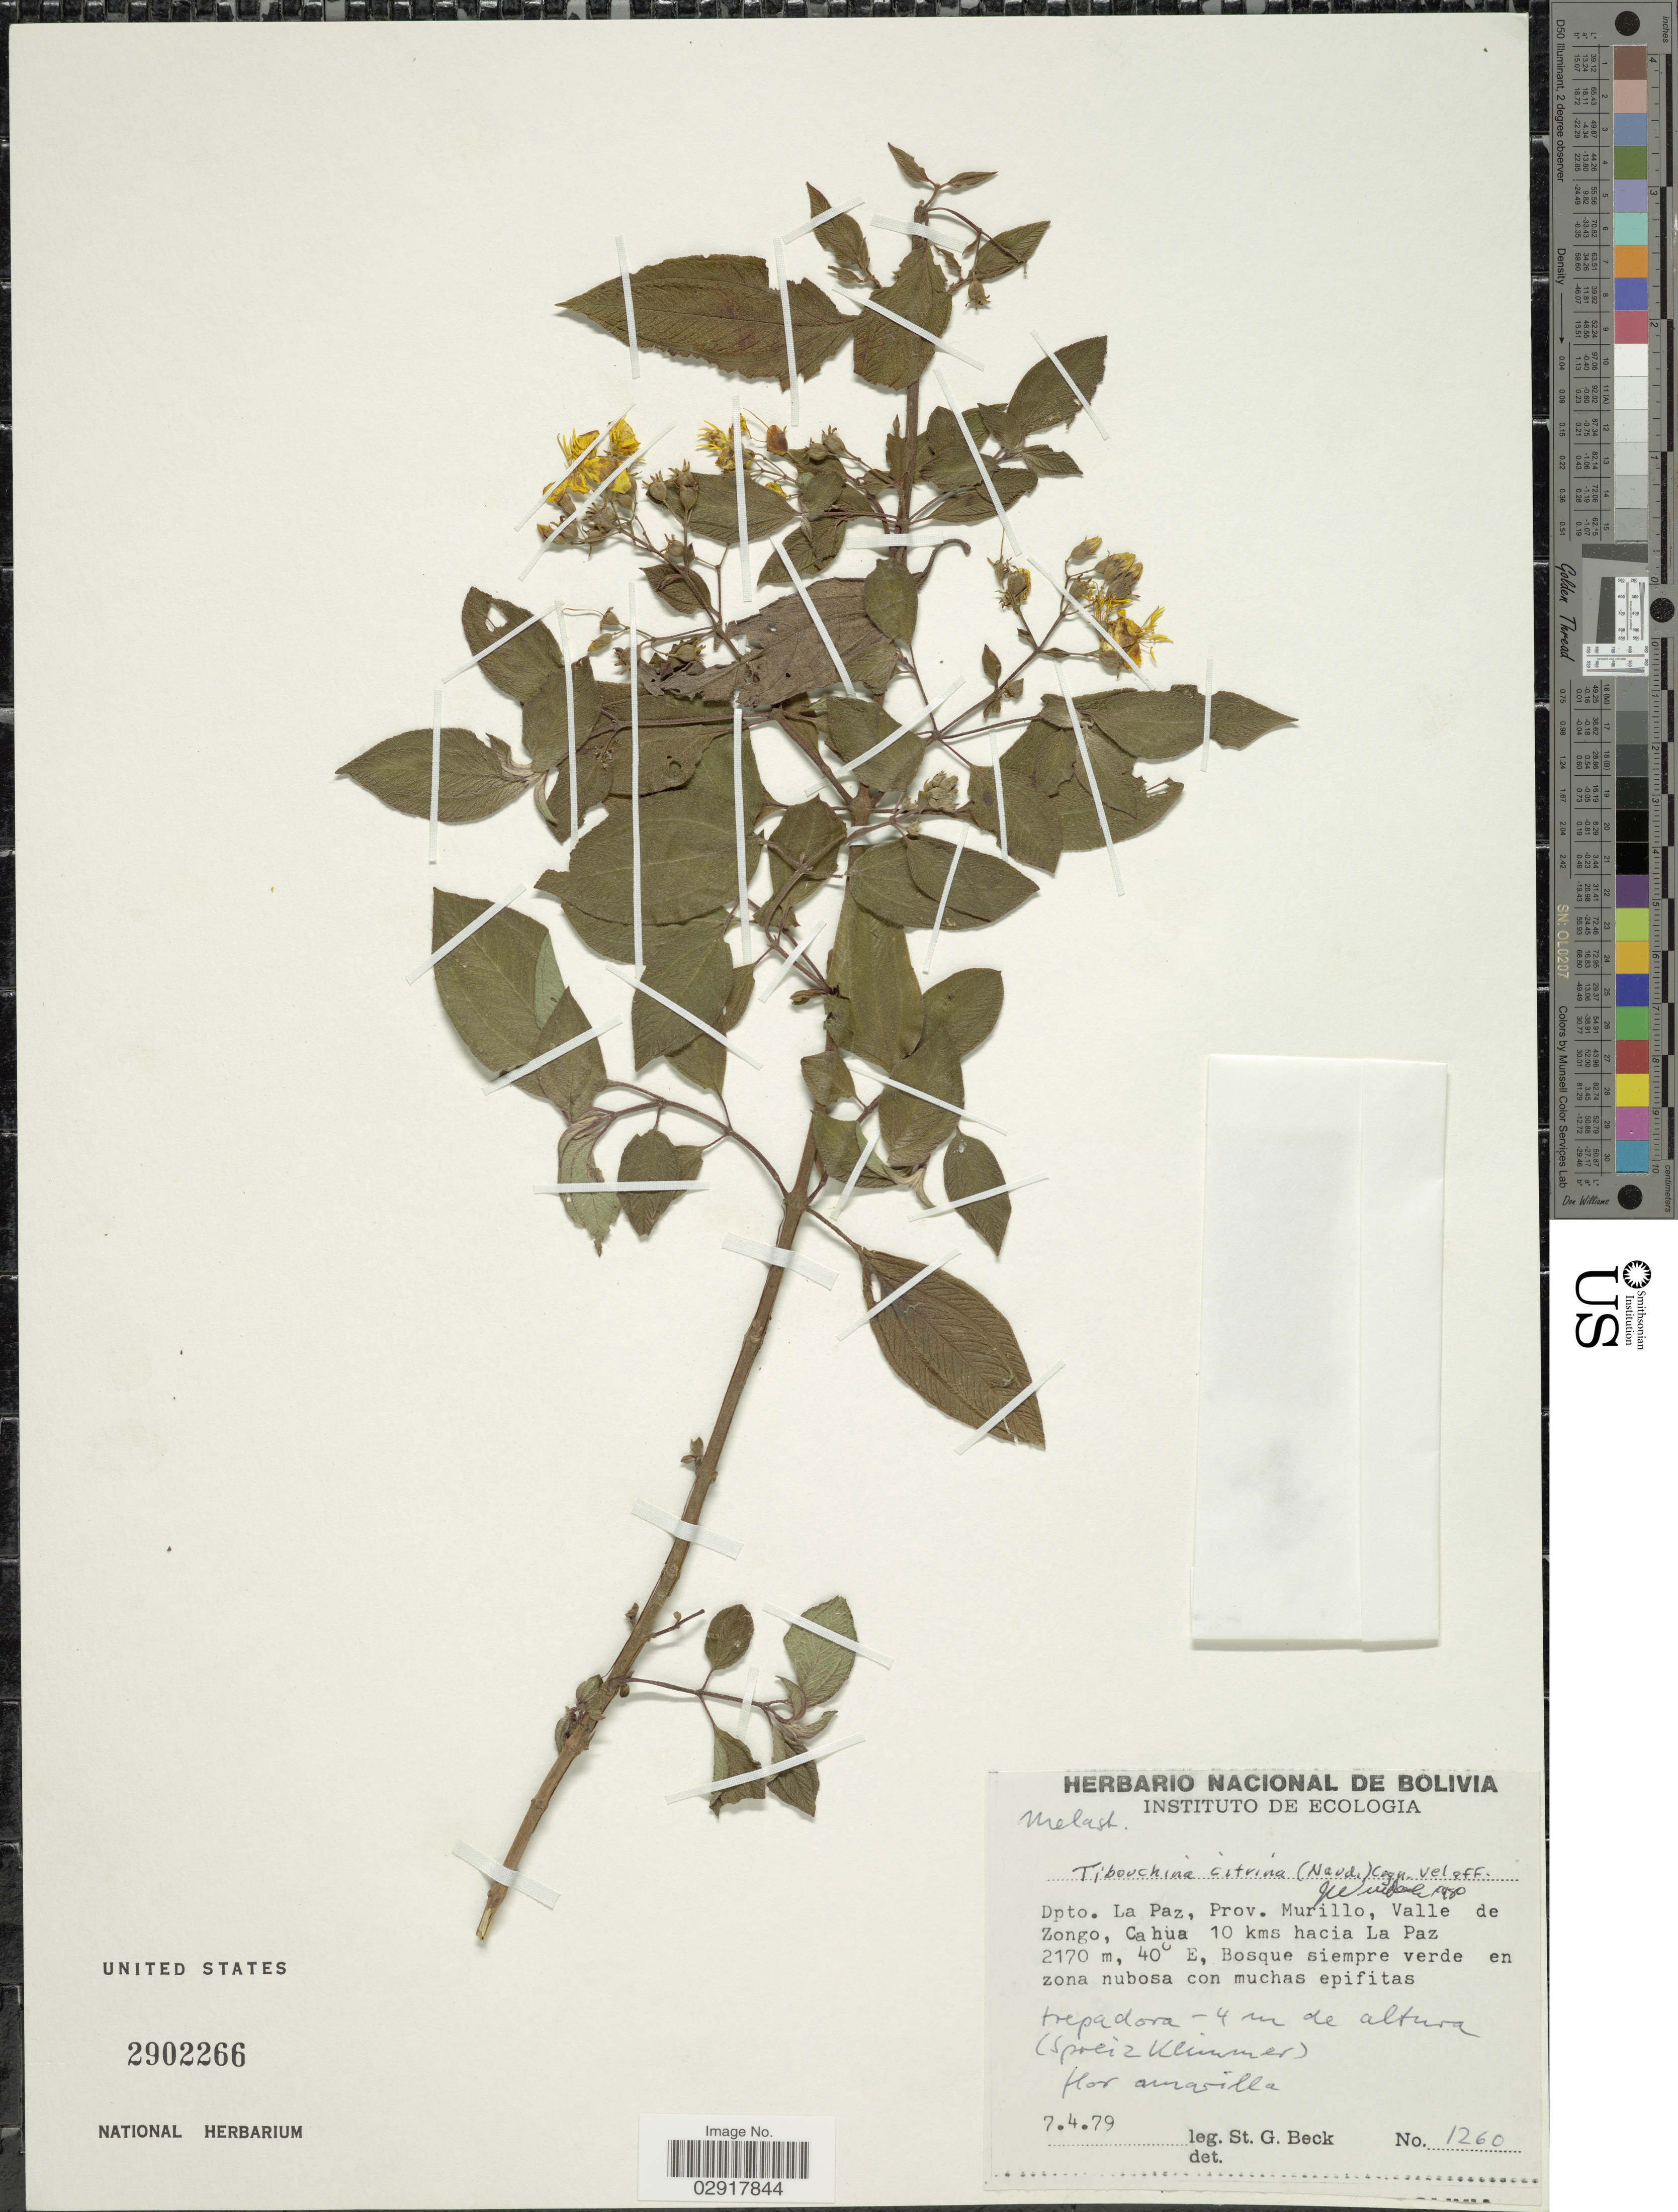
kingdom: Plantae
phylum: Tracheophyta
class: Magnoliopsida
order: Myrtales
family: Melastomataceae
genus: Chaetogastra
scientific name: Chaetogastra citrina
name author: (Naudin) P.J.F. Guim. & Michelang.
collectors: S. G. Beck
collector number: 1260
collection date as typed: Transcribed d/m/y: 7/4/79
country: Bolivia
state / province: La Paz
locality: Dpto. La Paz, Prov. Murillo, Valle de Zongo, Cahua 10 kms hacia La Paz. Bosque siempre verde en zona nubos.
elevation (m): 2170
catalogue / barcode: US 2902266